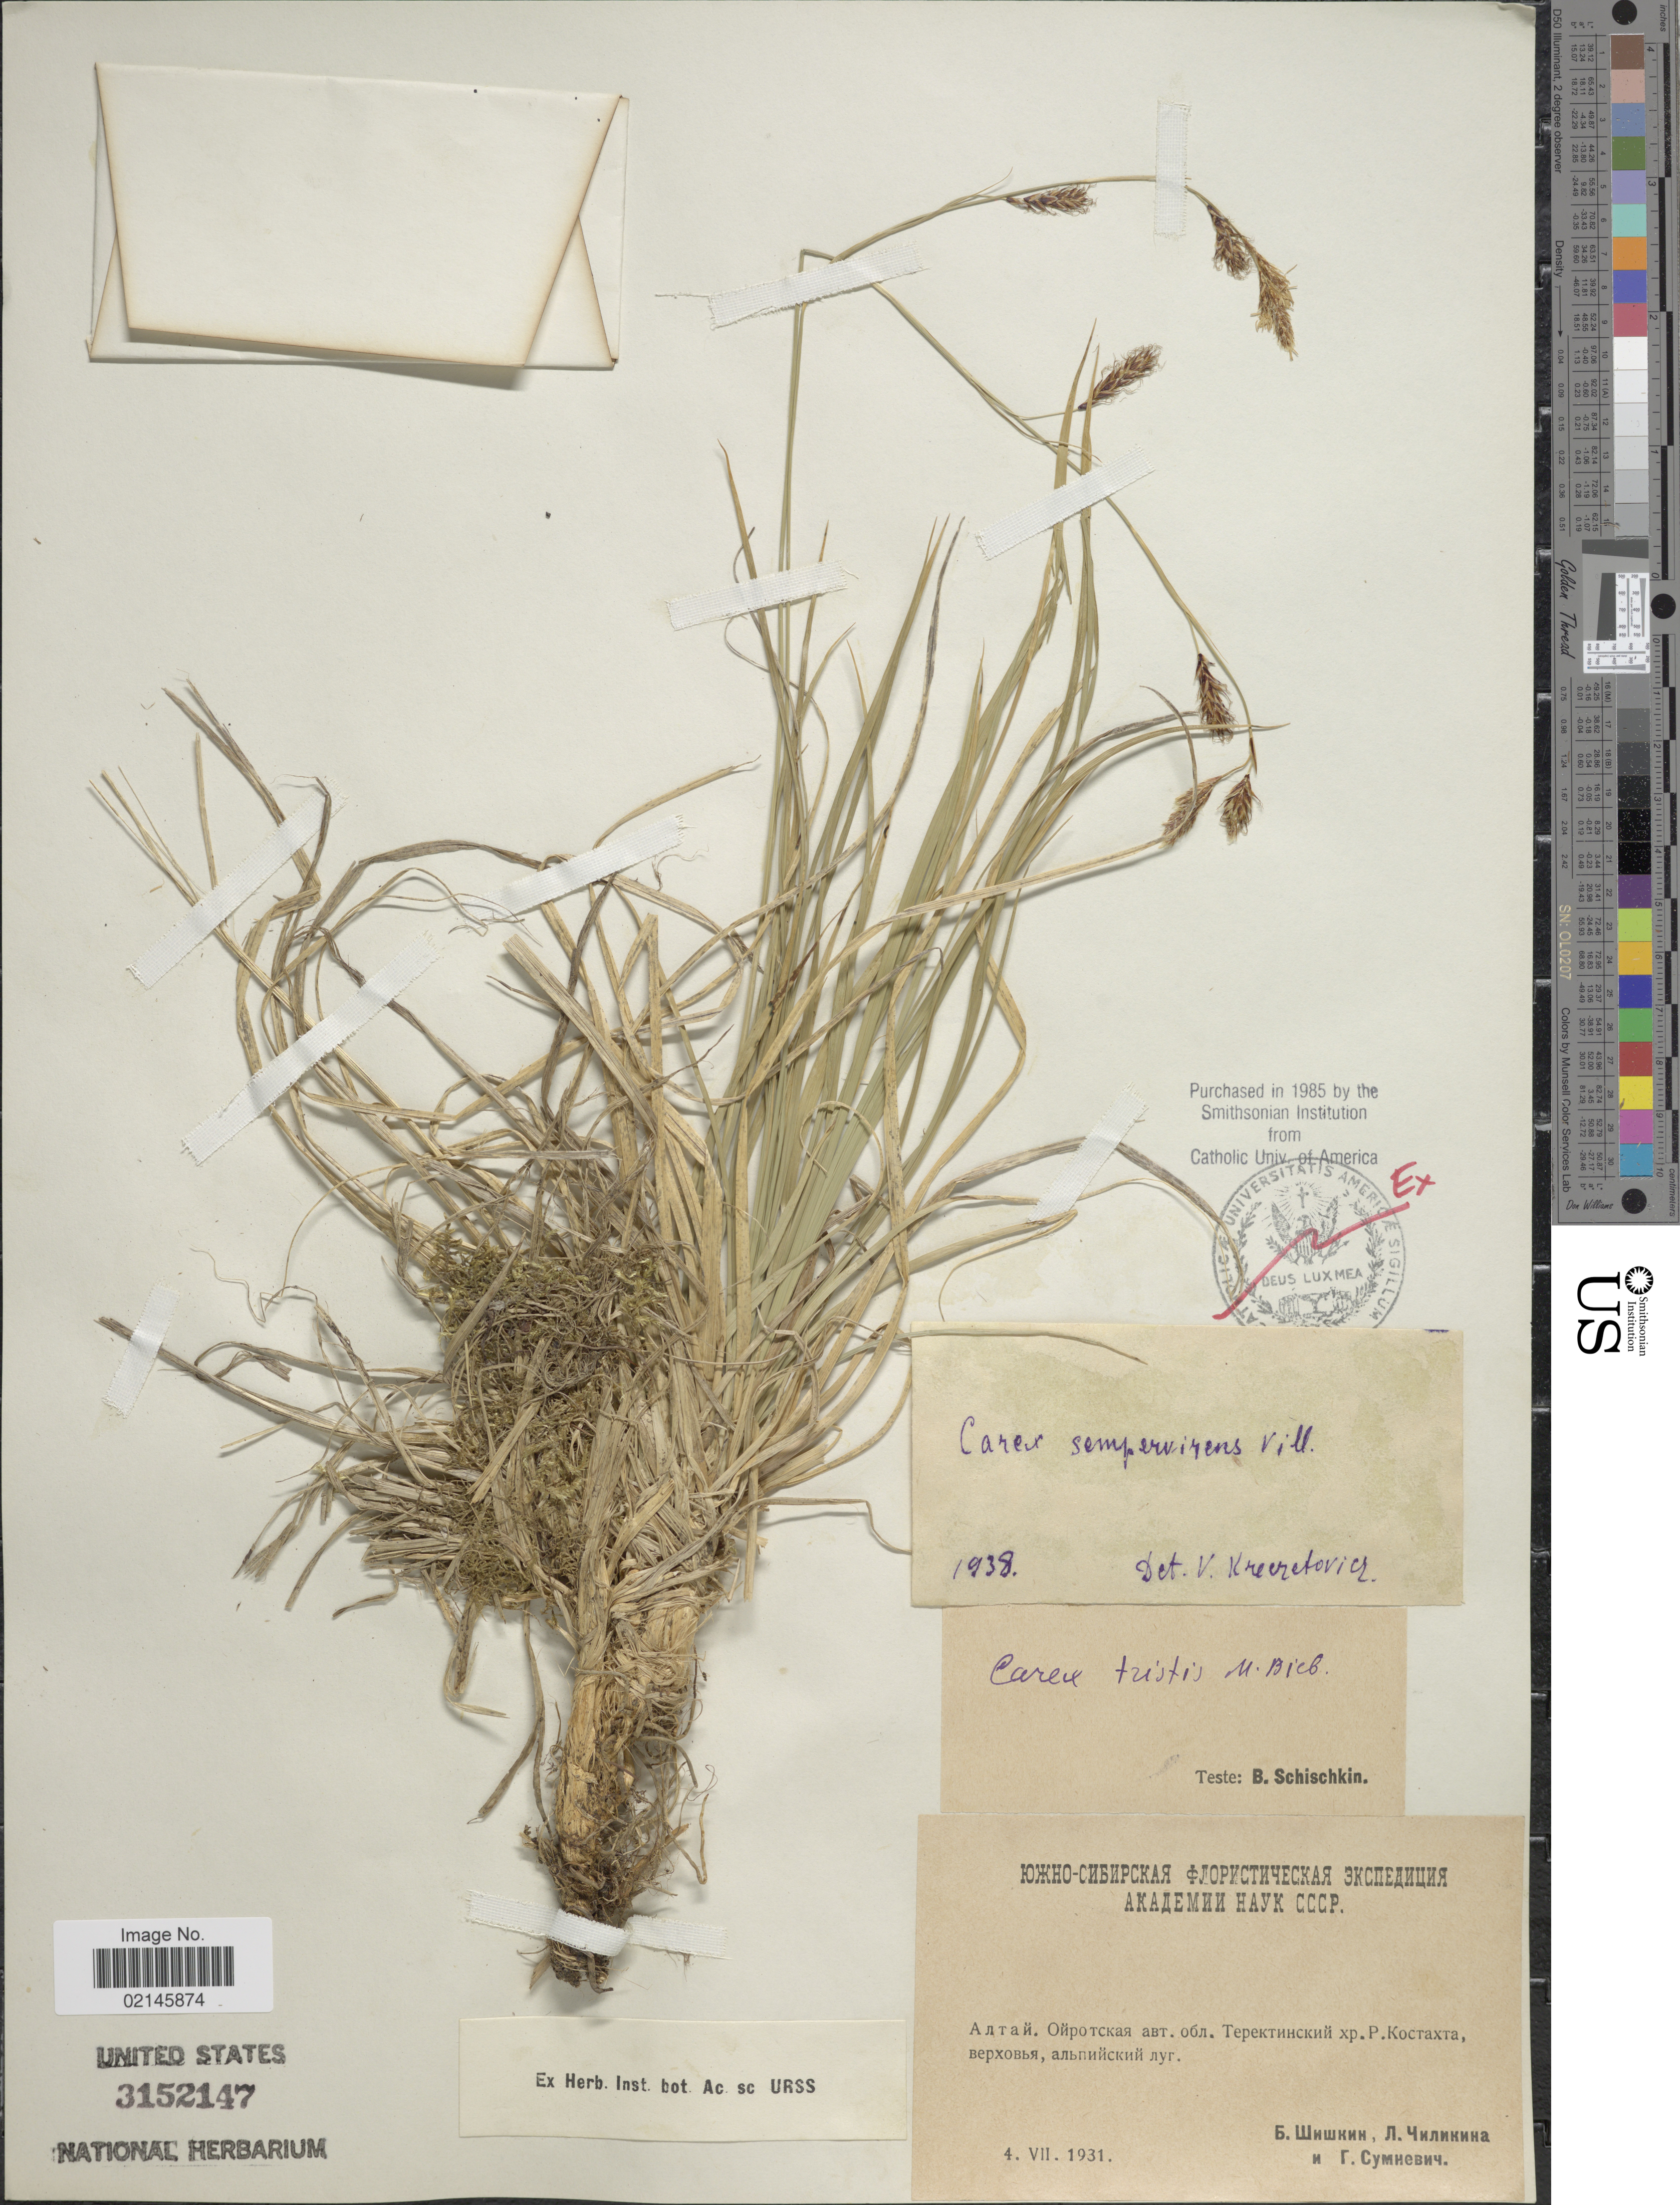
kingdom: Plantae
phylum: Tracheophyta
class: Liliopsida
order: Poales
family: Cyperaceae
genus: Carex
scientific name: Carex sempervirens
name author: Vill.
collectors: Collector illegible, Collector illegible & Collector illegible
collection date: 1931-07-04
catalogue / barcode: US 3152147